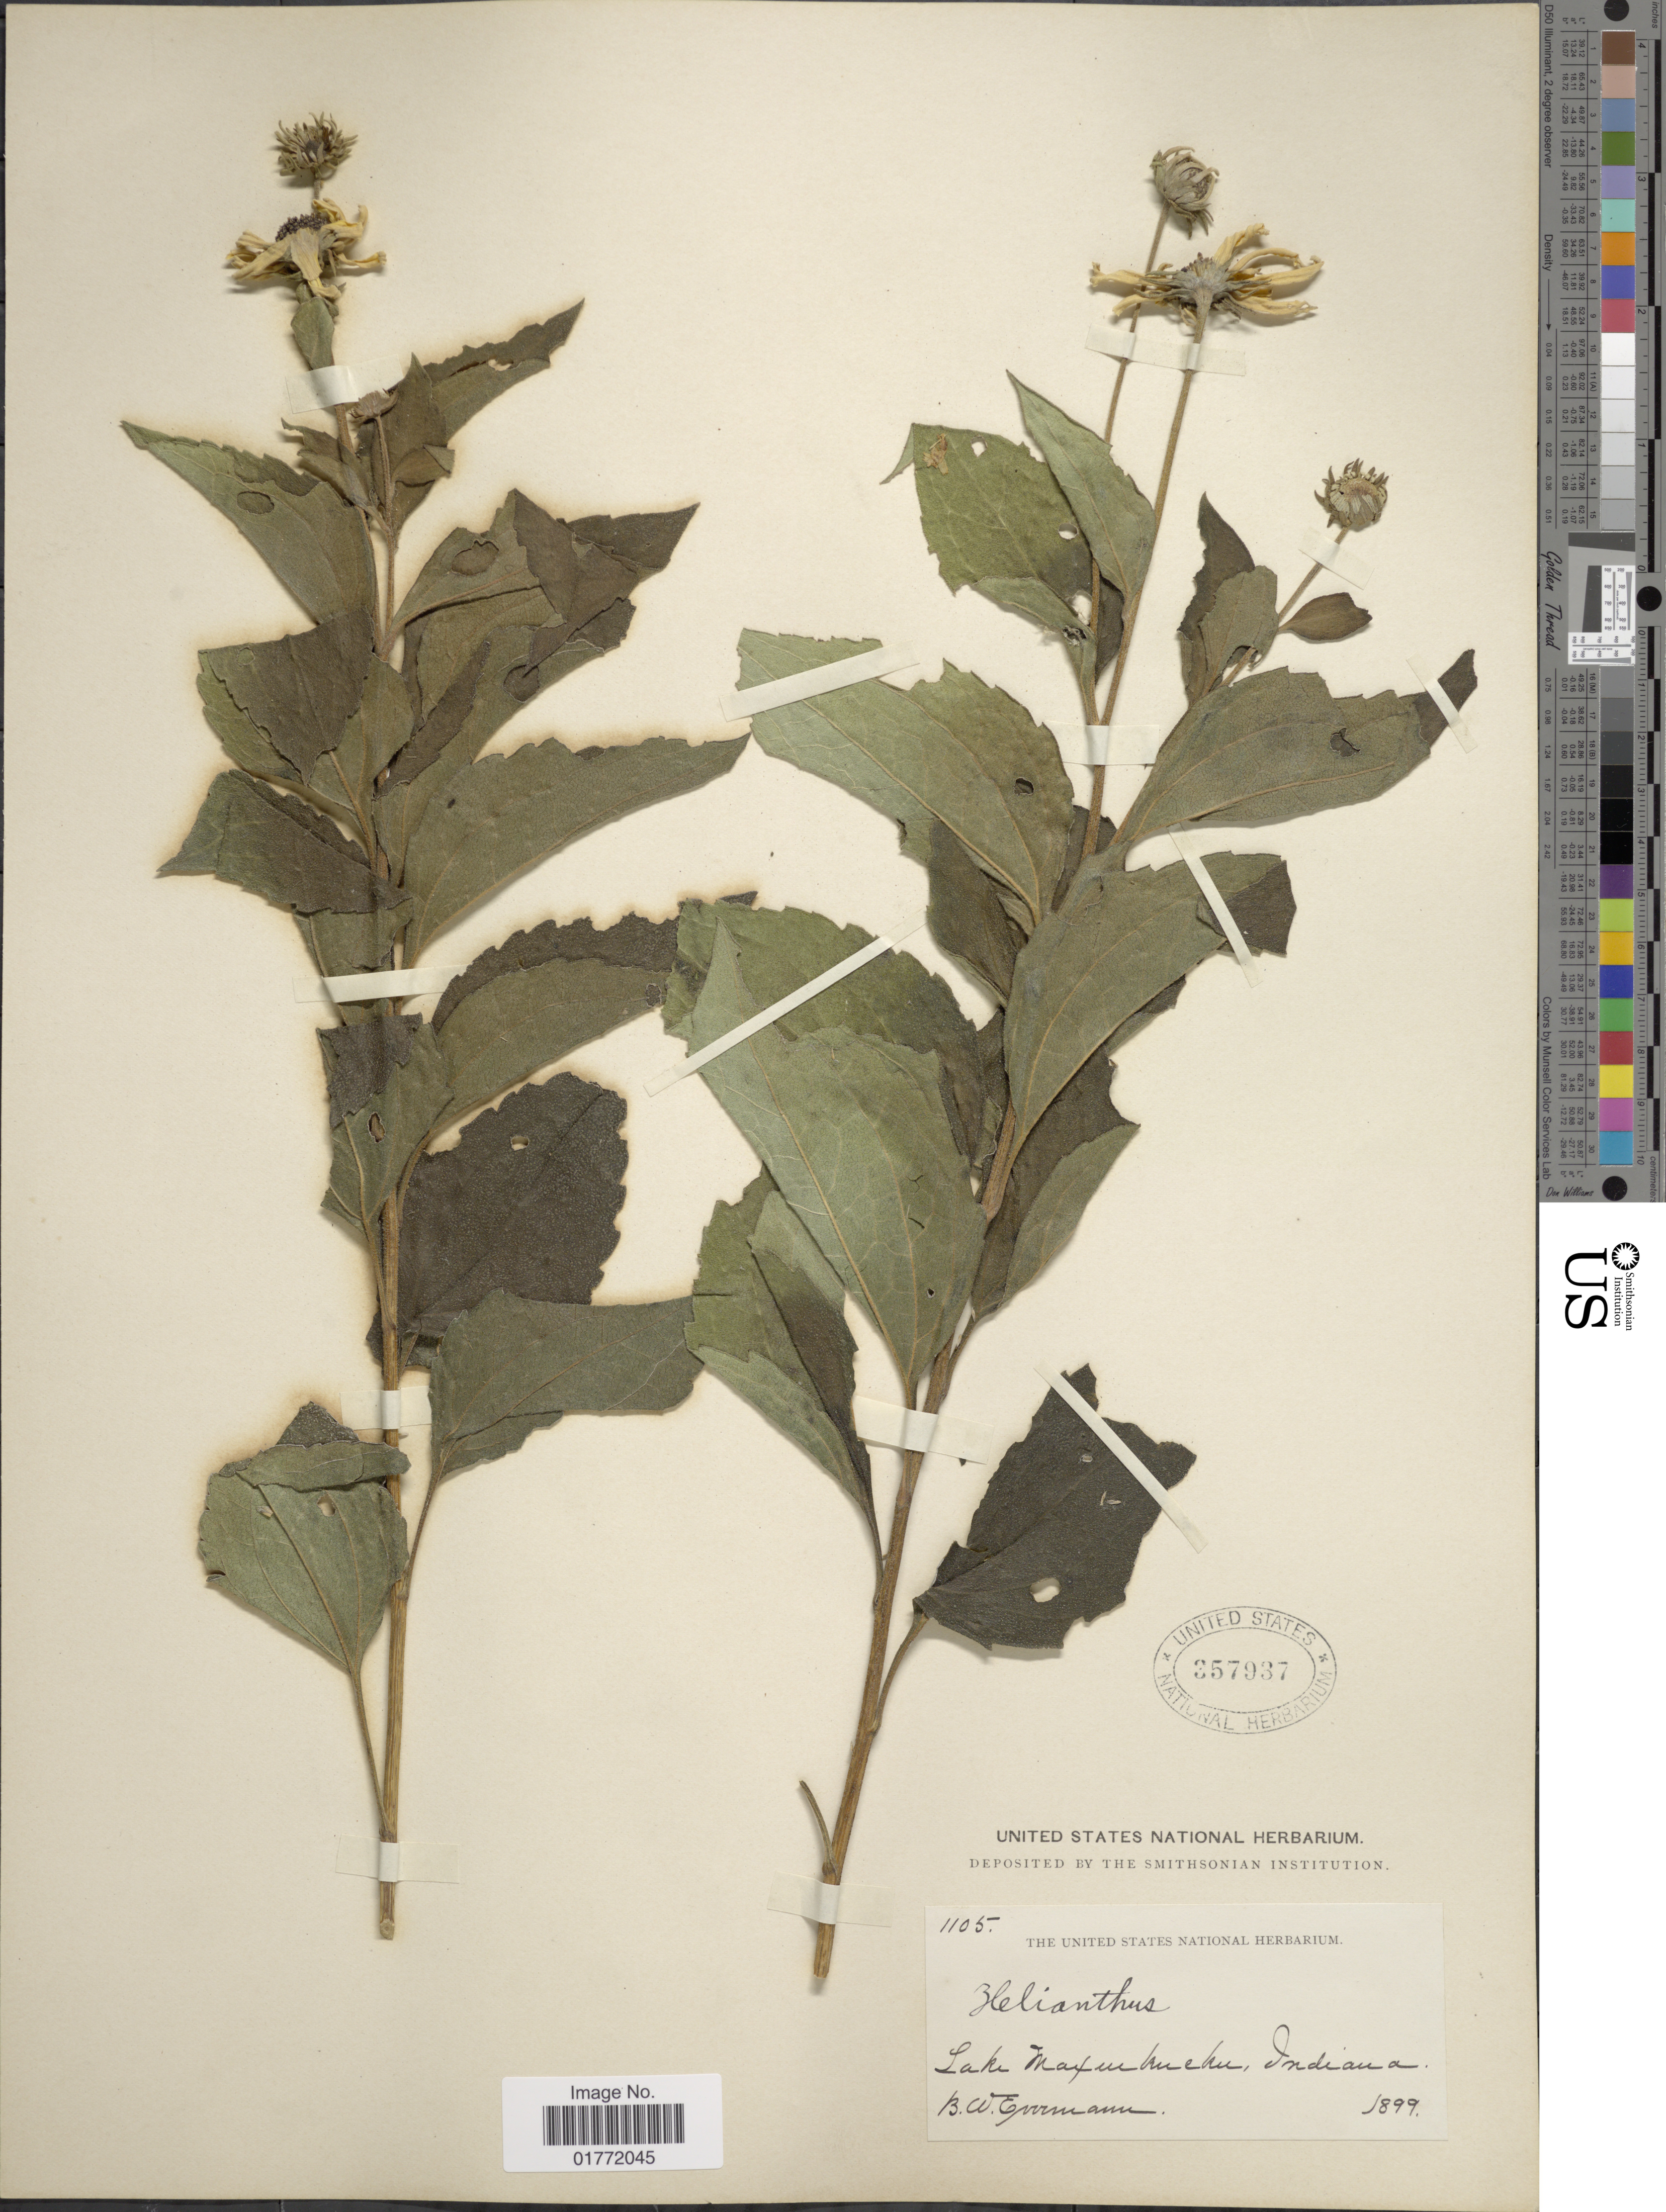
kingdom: Plantae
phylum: Tracheophyta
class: Magnoliopsida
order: Asterales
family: Asteraceae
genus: Helianthus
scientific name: Helianthus sp.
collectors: B. W. Evermann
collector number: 1105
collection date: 1899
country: United States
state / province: Indiana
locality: Lake Maxinkuckee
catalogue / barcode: US 357937